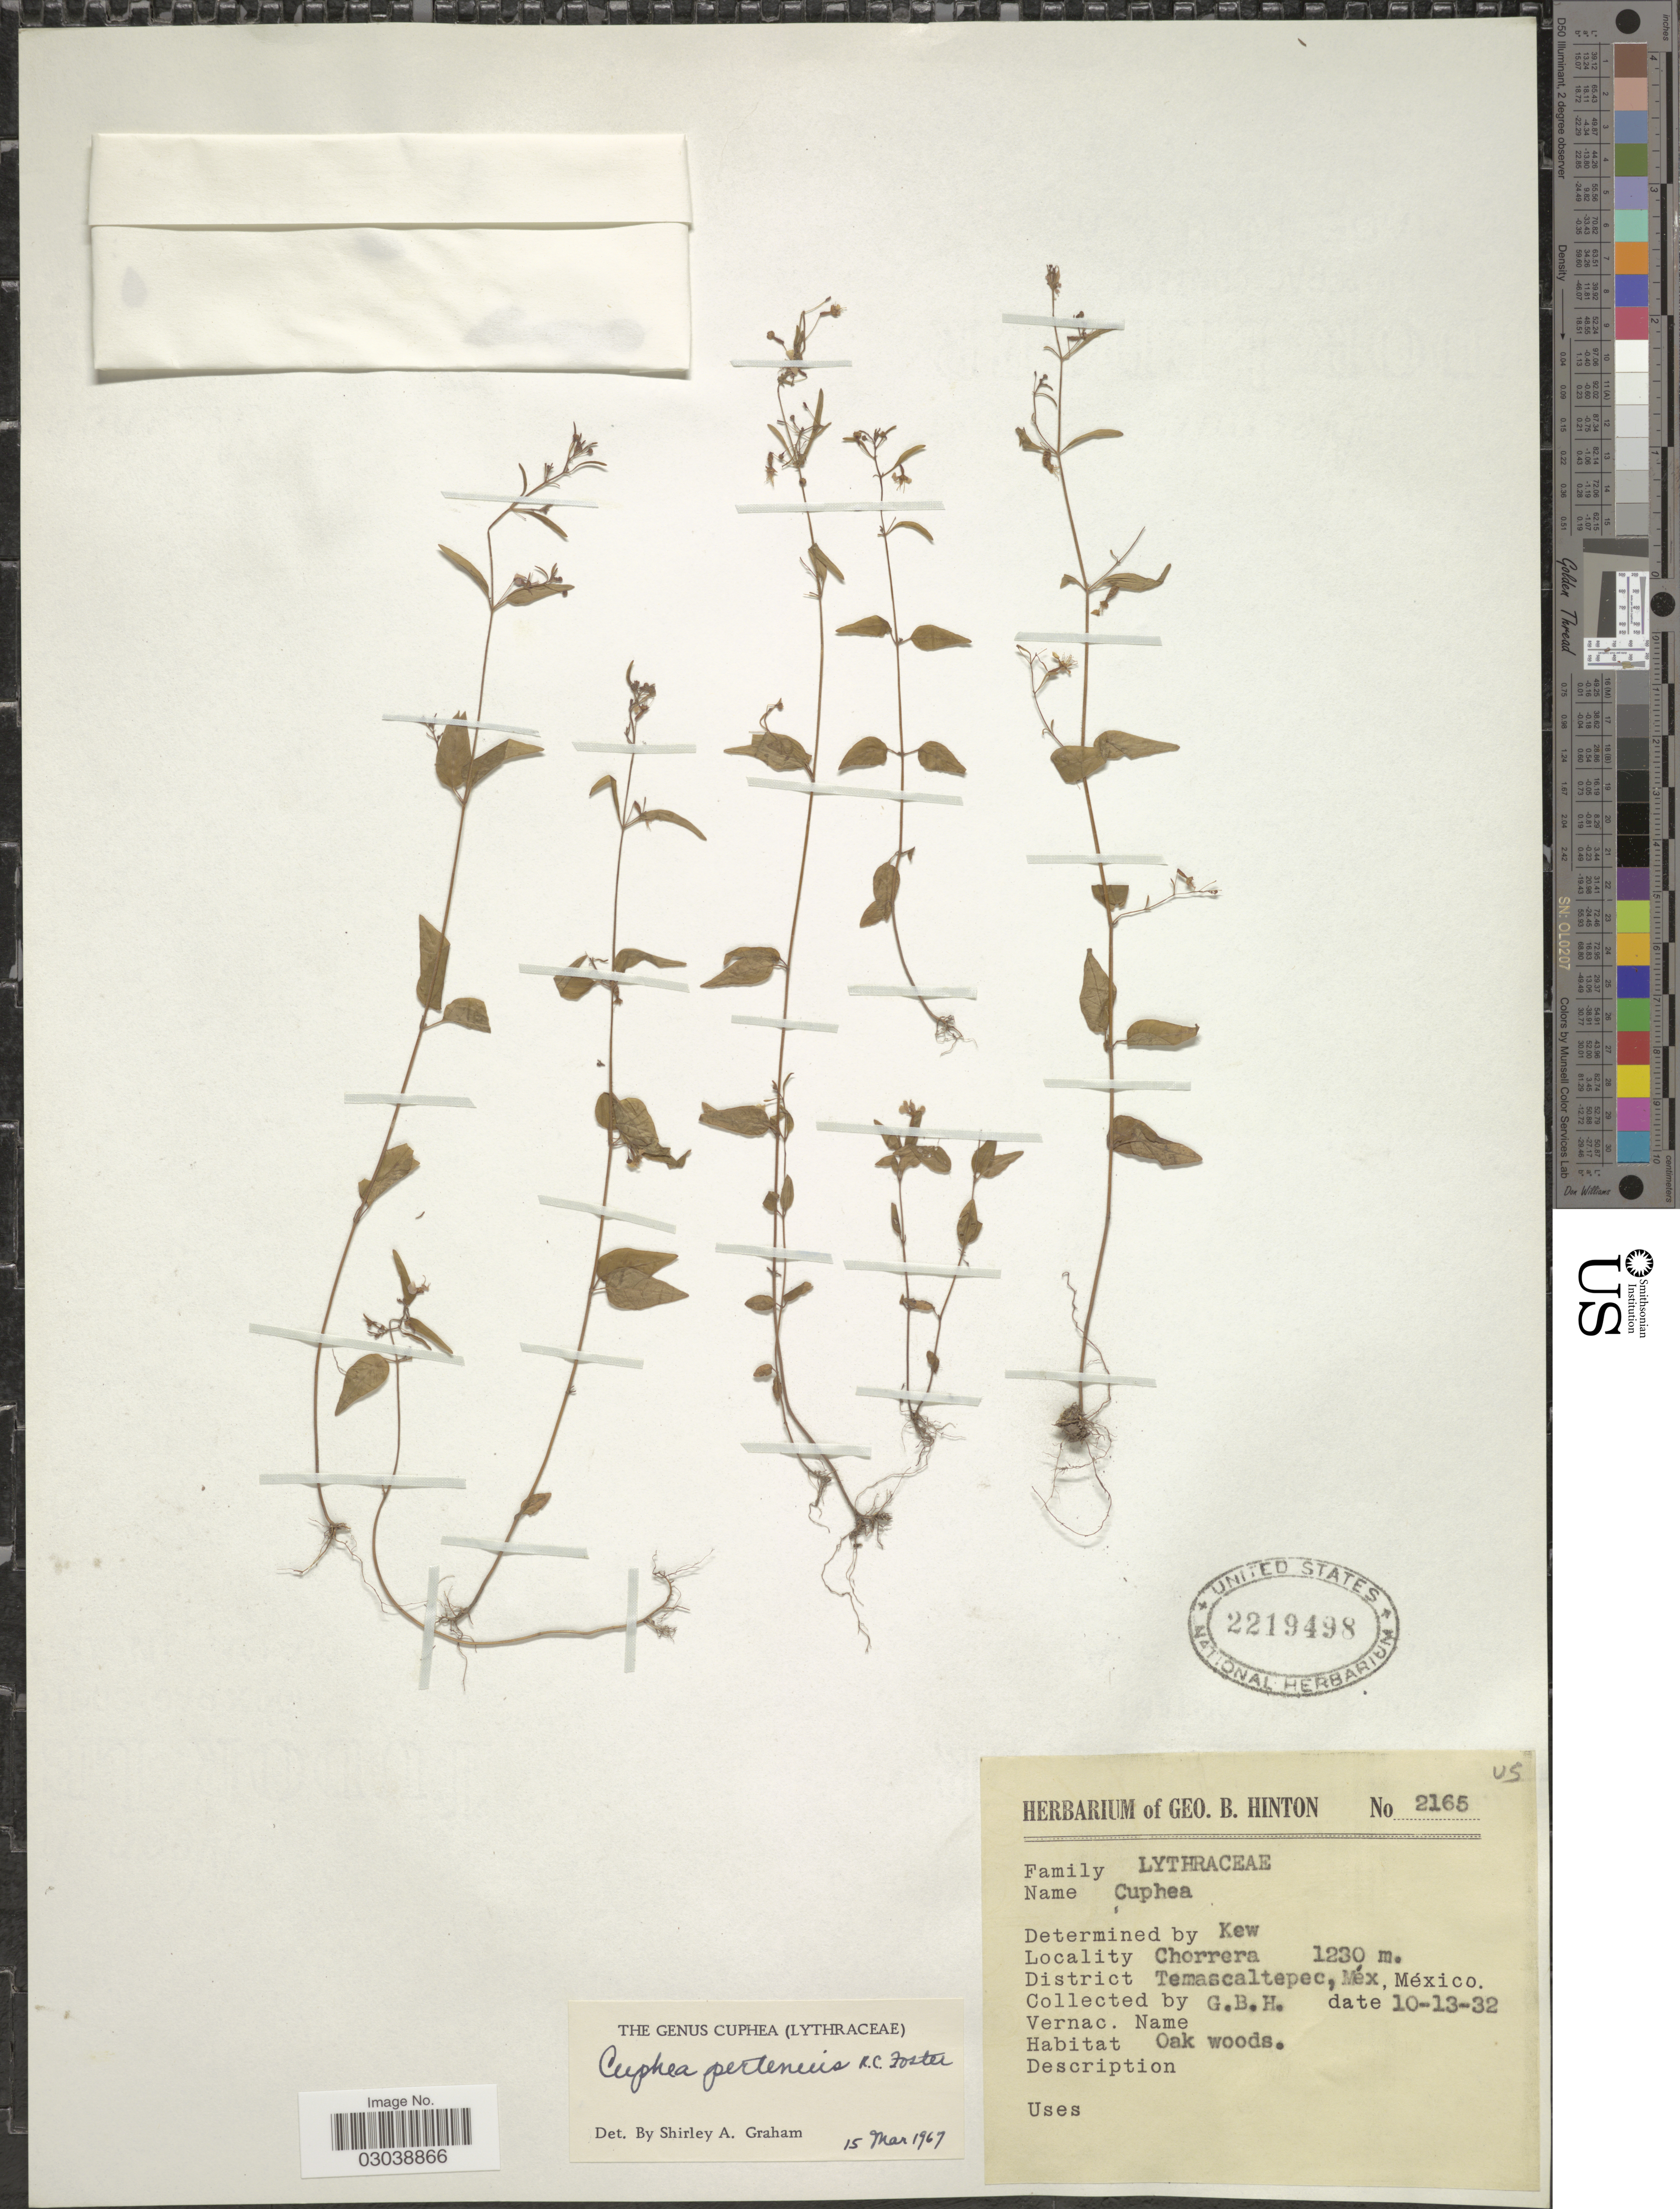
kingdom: Plantae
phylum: Tracheophyta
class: Magnoliopsida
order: Myrtales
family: Lythraceae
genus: Cuphea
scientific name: Cuphea pertenuis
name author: R.C. Foster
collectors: G. B. Hinton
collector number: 2165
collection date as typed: Transcribed d/m/y: 13/10/32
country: Mexico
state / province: México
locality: Chorrera, District Temascaltepec.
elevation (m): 1230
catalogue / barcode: US 2219498